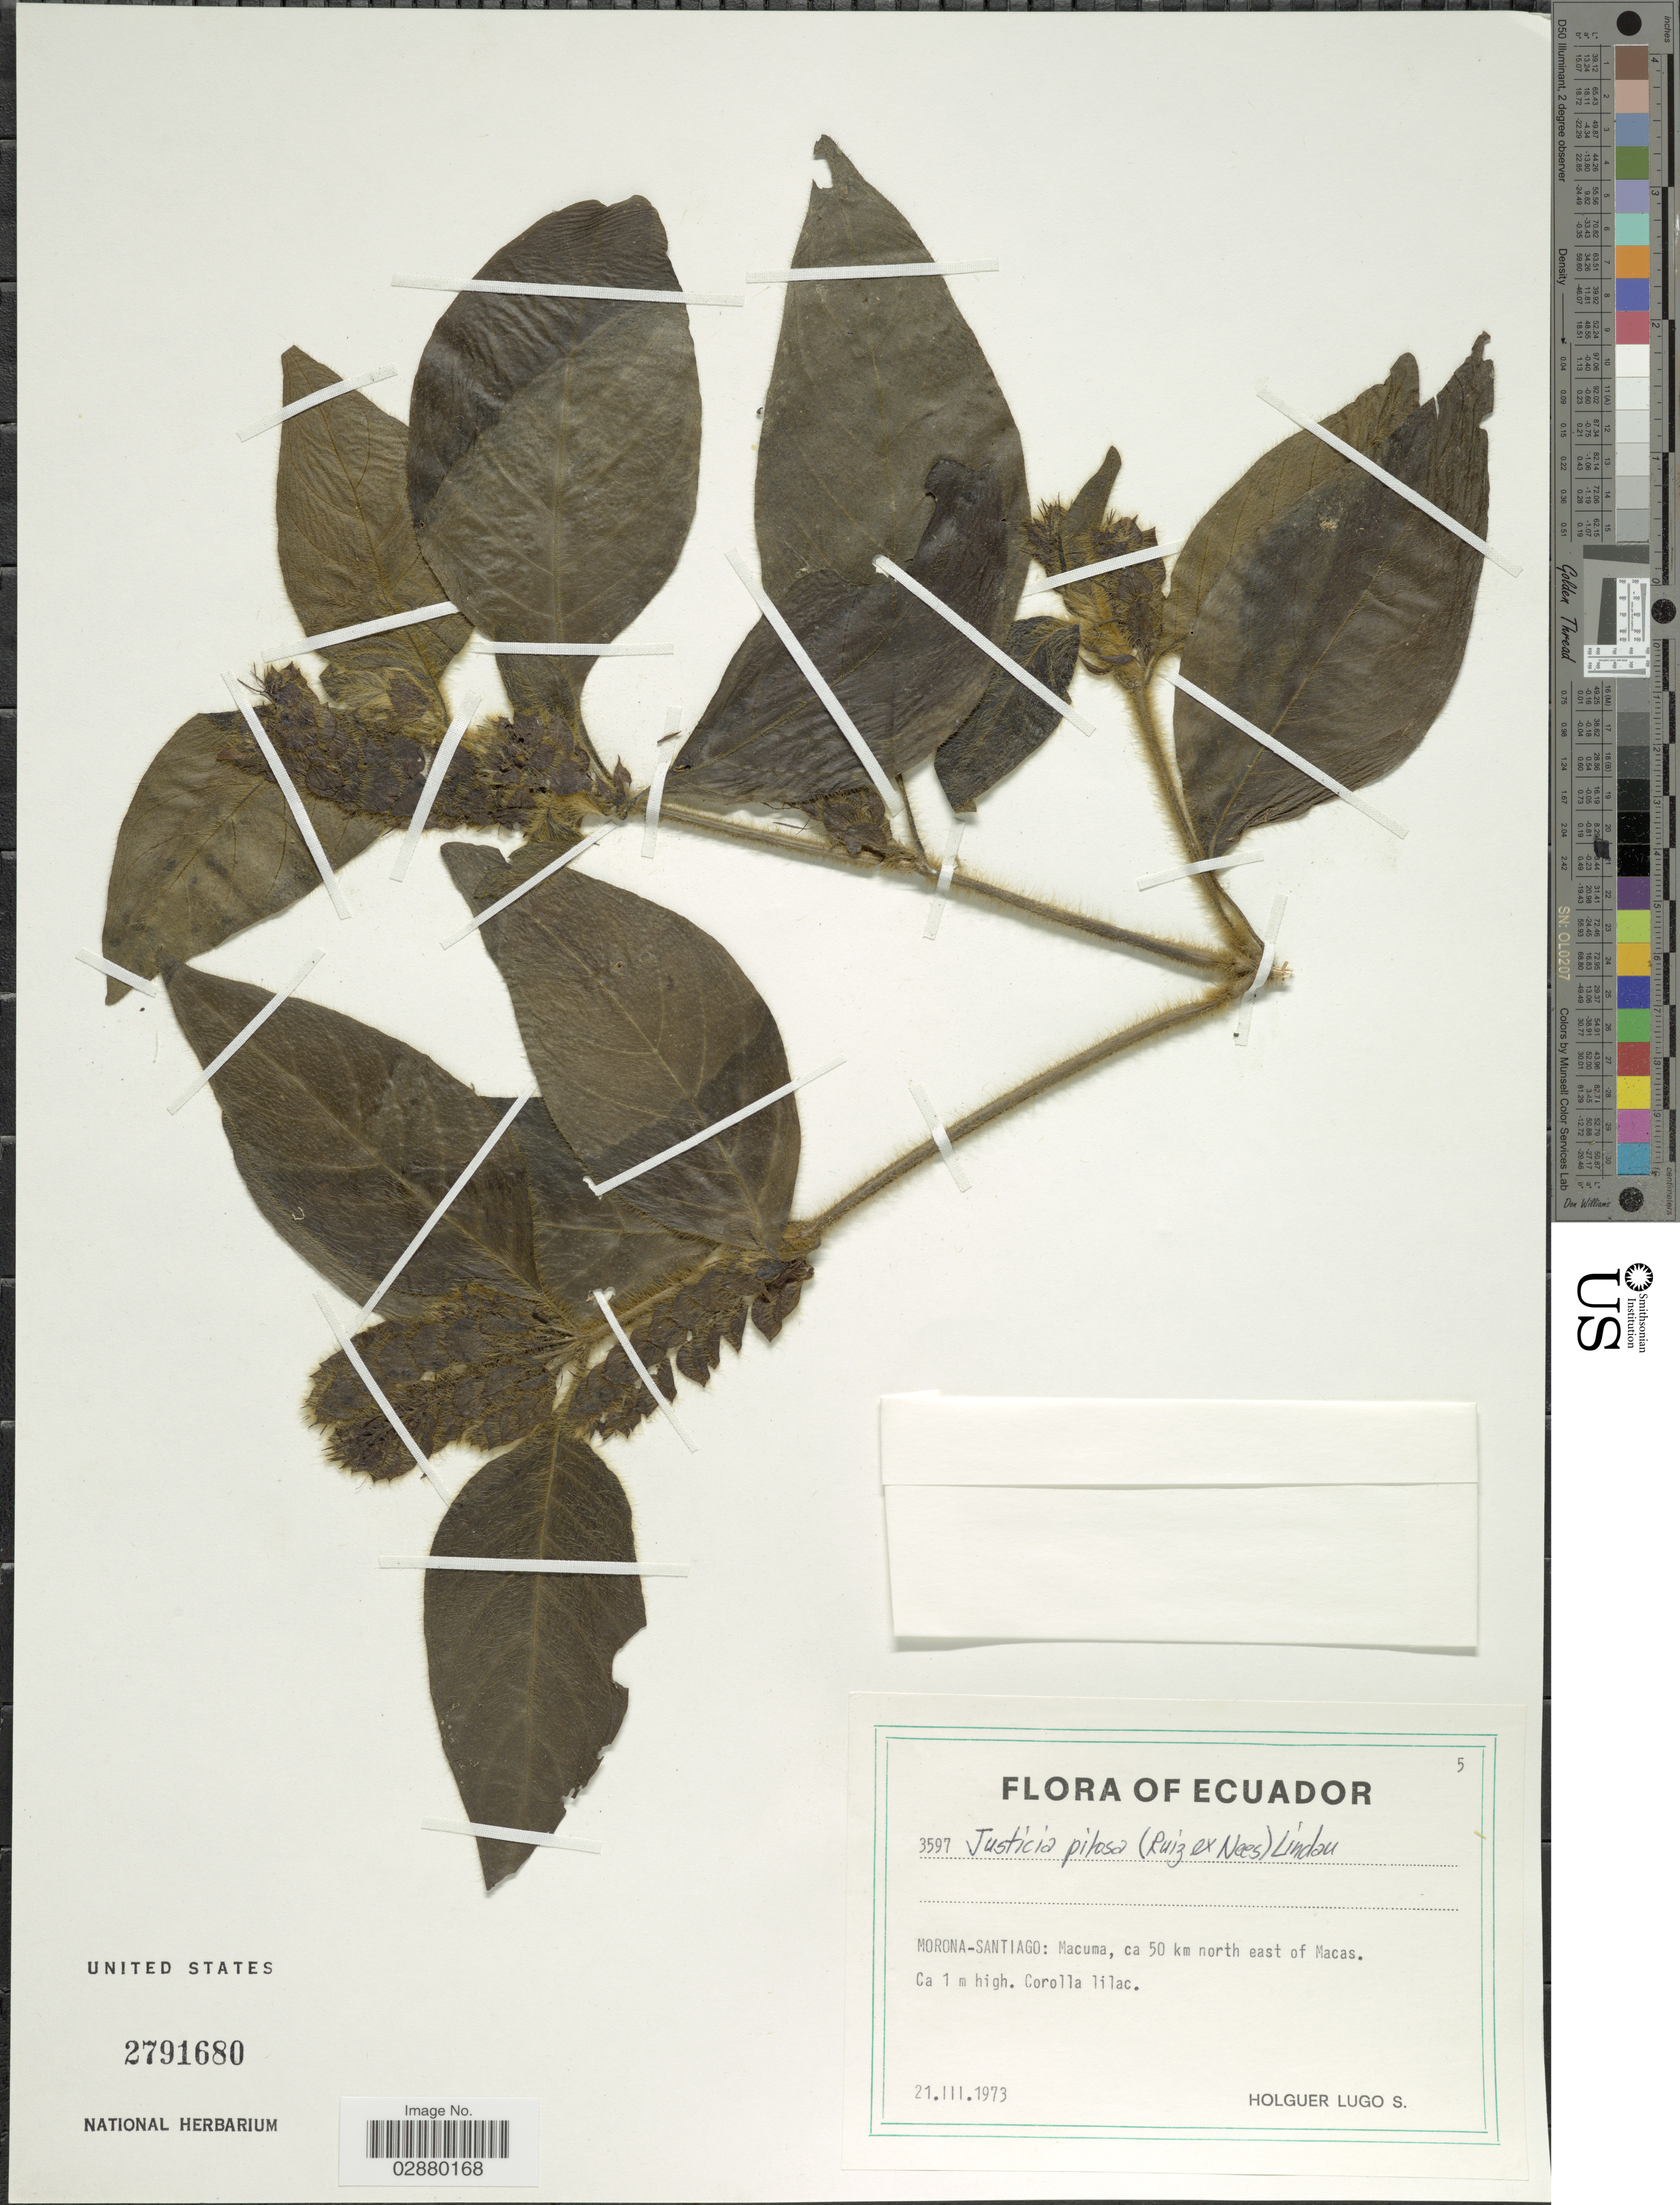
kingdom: Plantae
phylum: Tracheophyta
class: Magnoliopsida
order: Lamiales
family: Acanthaceae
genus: Justicia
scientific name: Justicia pilosa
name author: (Ruiz ex Nees) Lindau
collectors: H. Lugo S.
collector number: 3597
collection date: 1973-03-21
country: Ecuador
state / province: Morona-Santiago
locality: Macuma, ca 50 km north east of Macas.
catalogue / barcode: US 2791680